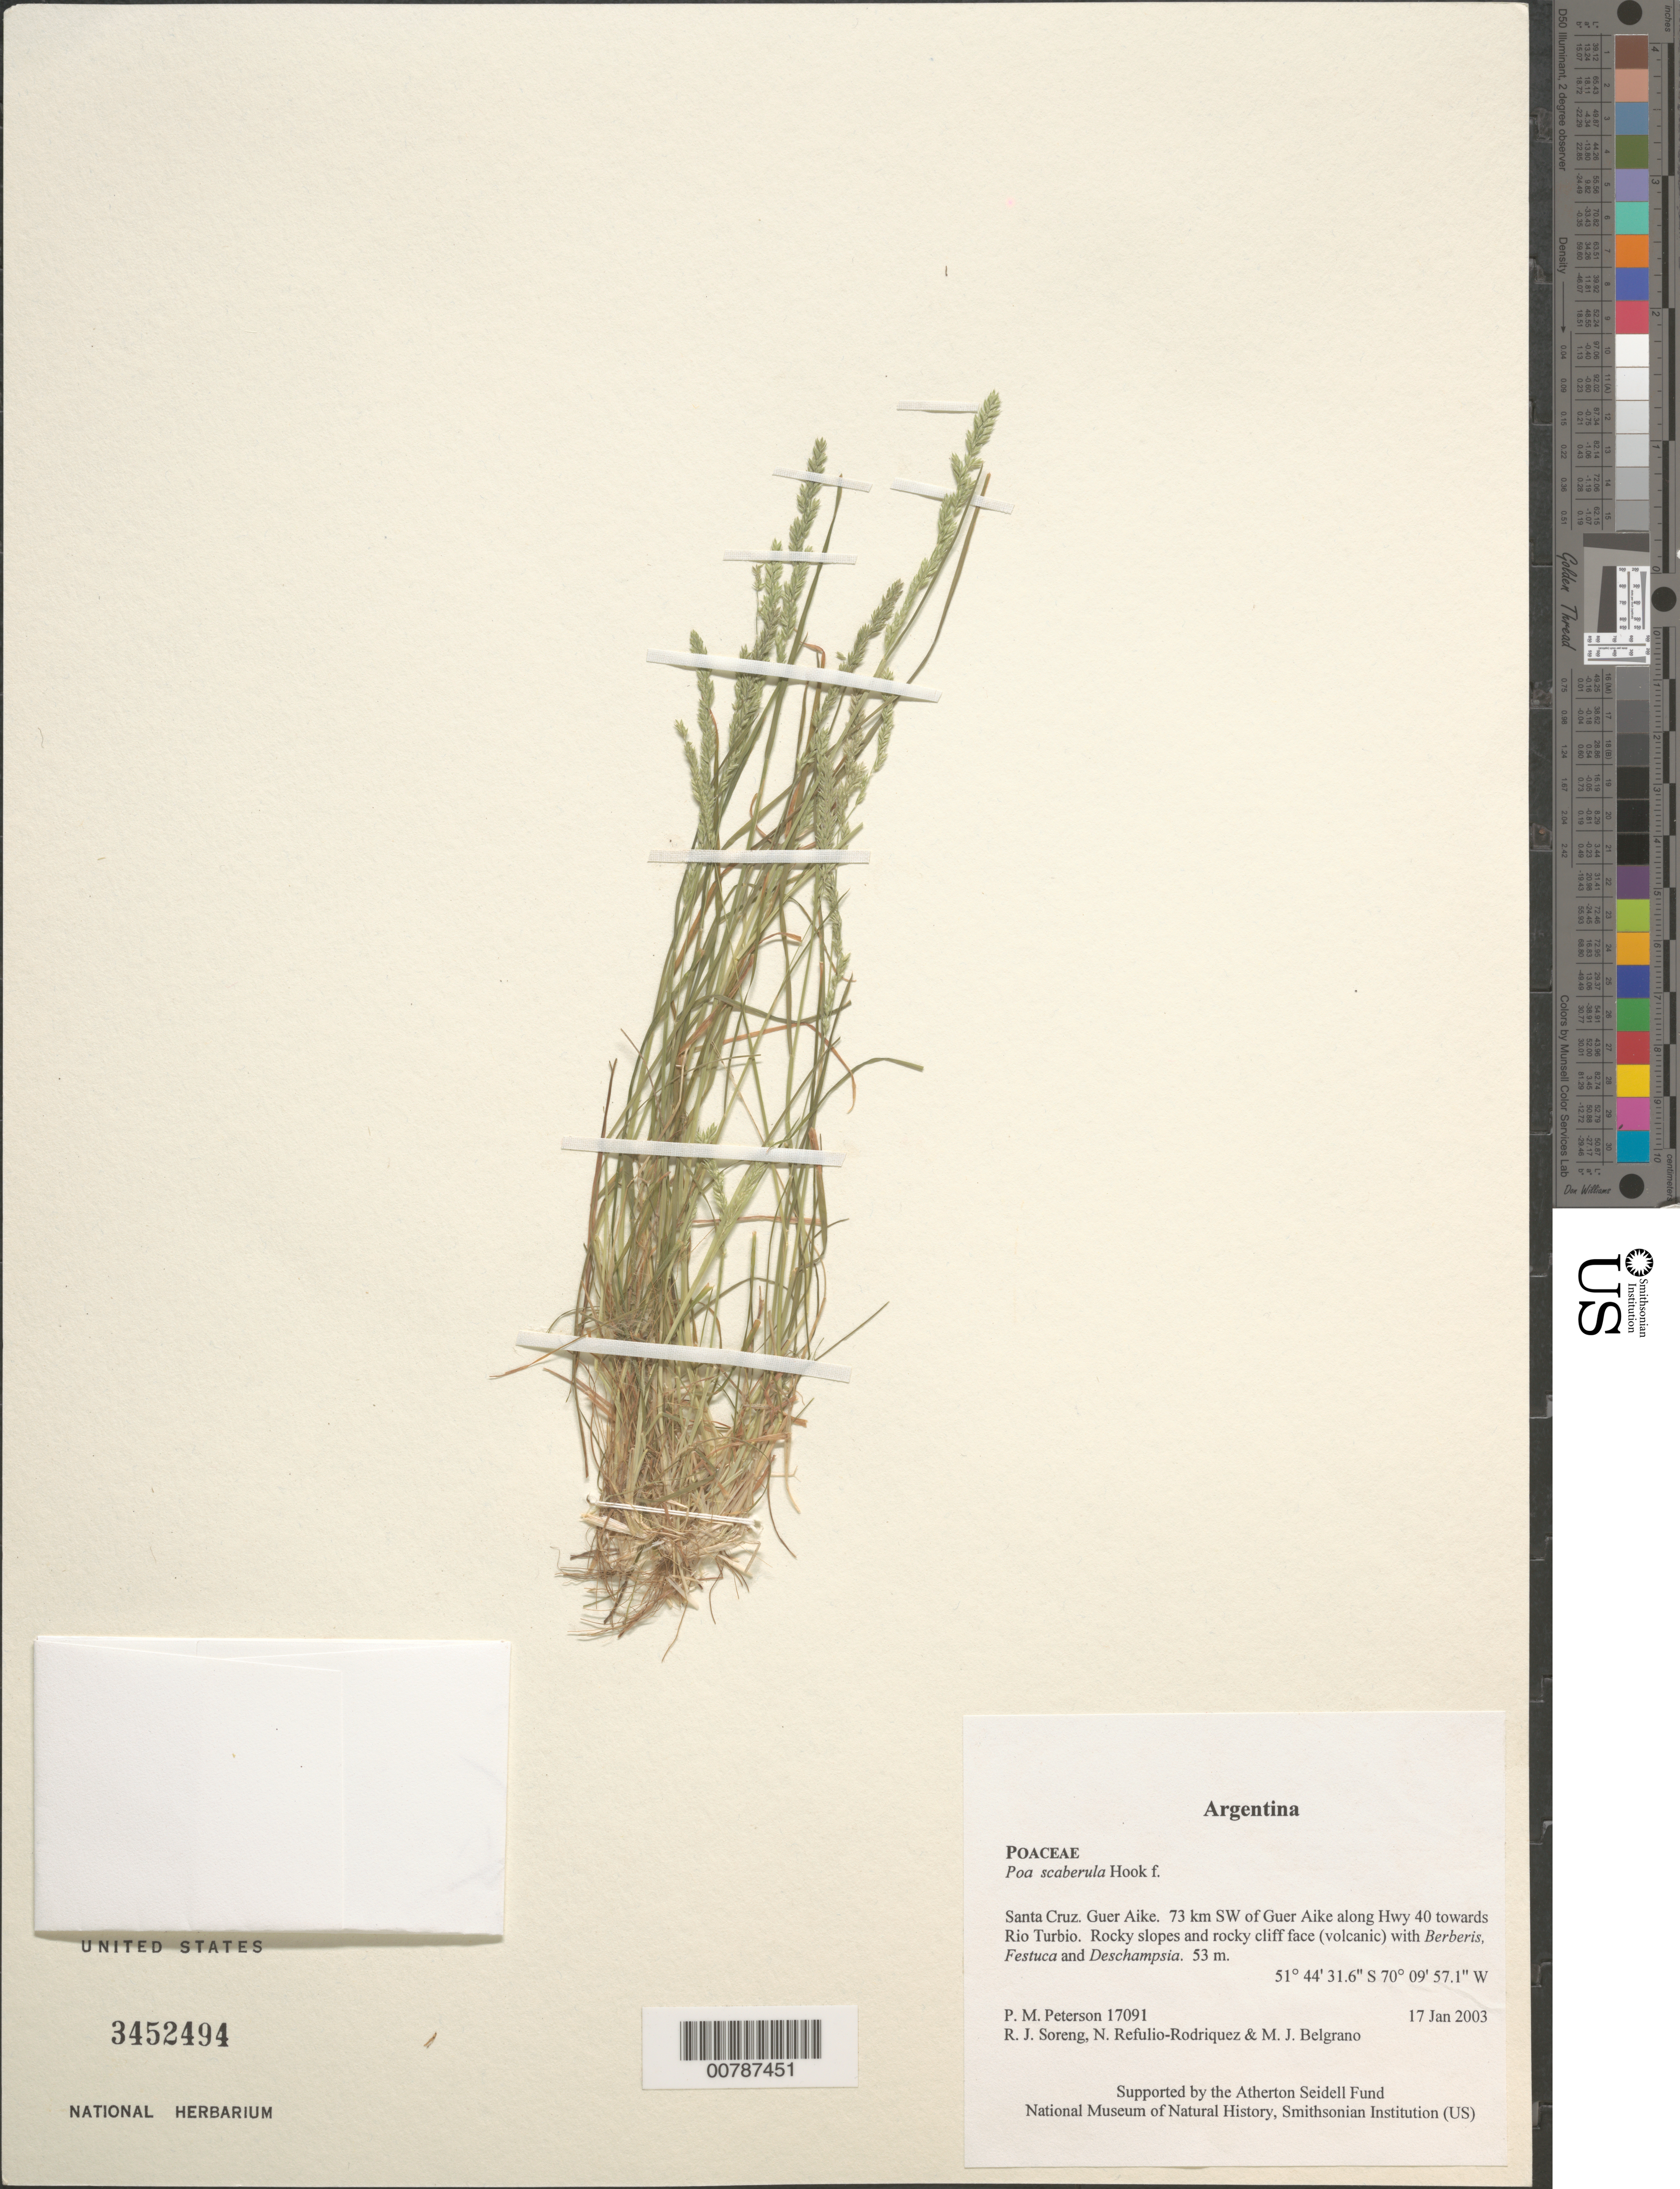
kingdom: Plantae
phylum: Tracheophyta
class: Liliopsida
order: Poales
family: Poaceae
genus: Poa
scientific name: Poa scaberula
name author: Hook. f.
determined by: Soreng, Robert J., Research Associate (BOT), Smithsonian Institution - National Museum of Natural History (UNITED STATES)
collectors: P. M. Peterson, R. J. Soreng, N. Refulio-Rodríguez & M. Belgrano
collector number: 17091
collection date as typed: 17 Jan 2003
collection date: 2003-01-17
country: Argentina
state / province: Santa Cruz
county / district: Guer Aike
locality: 73 km SW of Guer Aike along Hwy 40 towards Rio Turbio. Rocky slopes and rocky cliff face (volcanic) with Berberis, Festuca and Deschampsia.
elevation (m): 53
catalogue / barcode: US 3452494